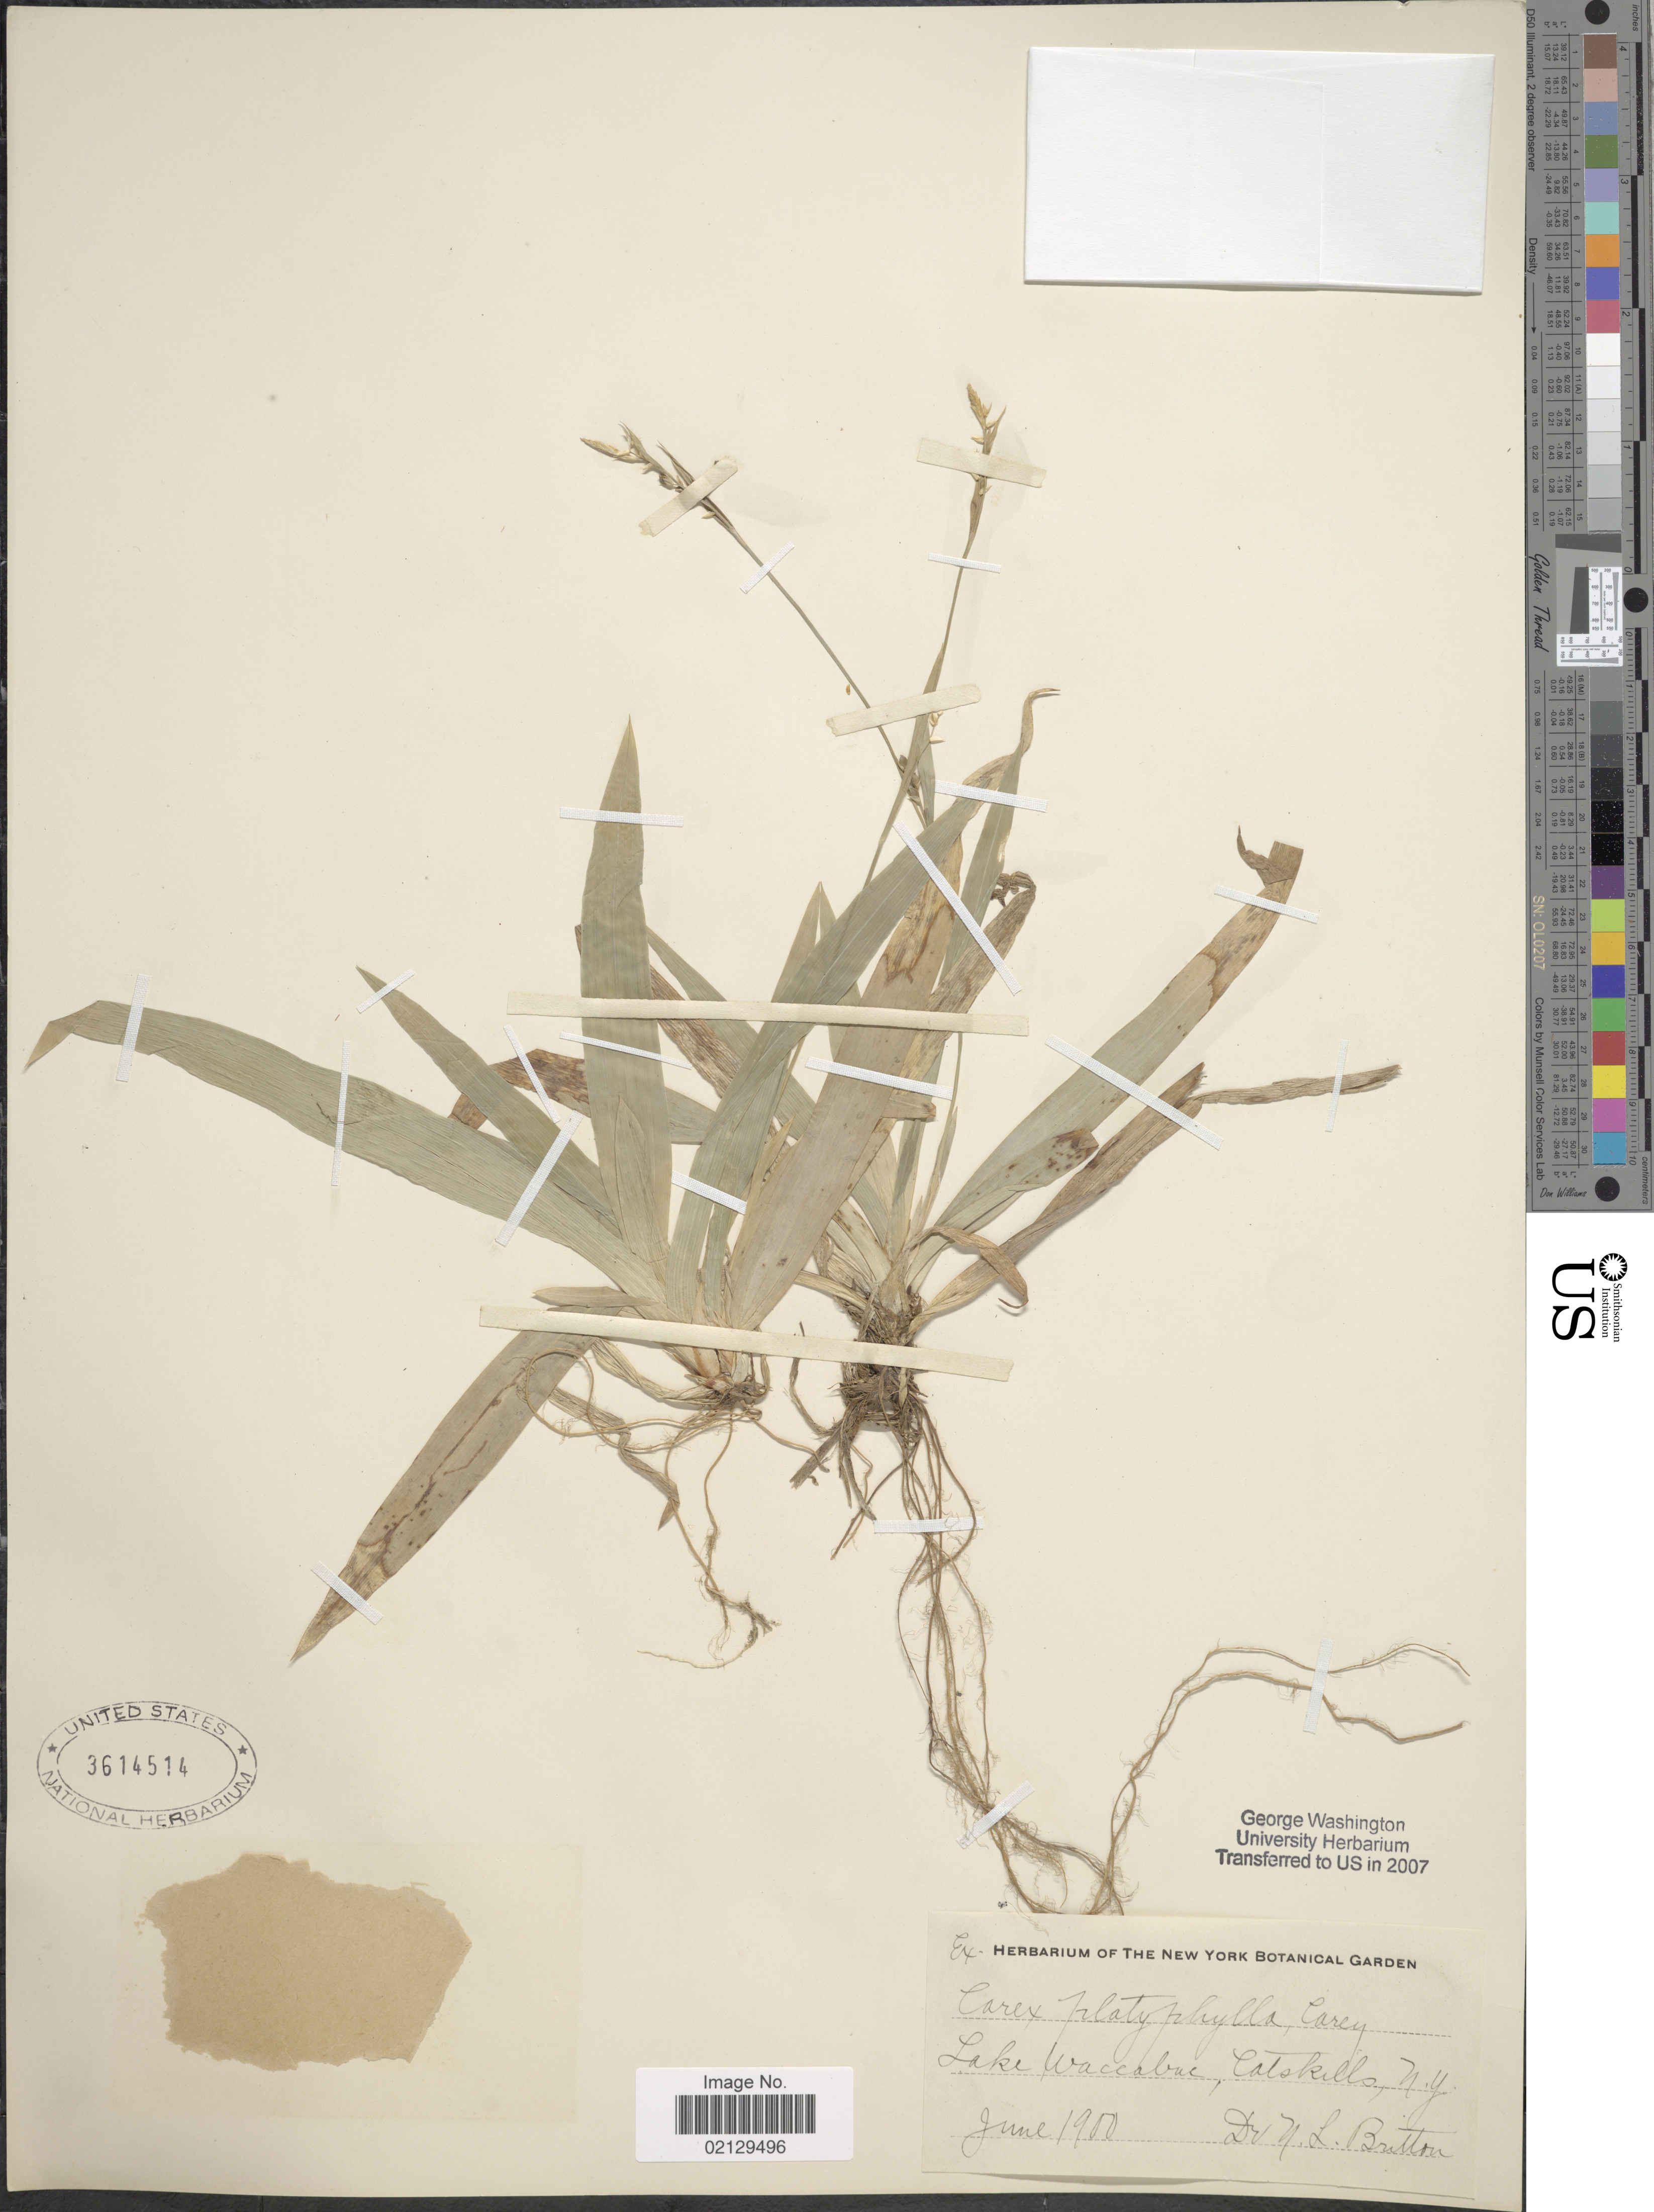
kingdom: Plantae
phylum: Tracheophyta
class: Liliopsida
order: Poales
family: Cyperaceae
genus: Carex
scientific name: Carex platyphylla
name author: J. Carey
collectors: N. Britton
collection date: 1900-06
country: United States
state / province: New York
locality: Lake Waccabac, Catskills, N.Y.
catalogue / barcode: US 3614514